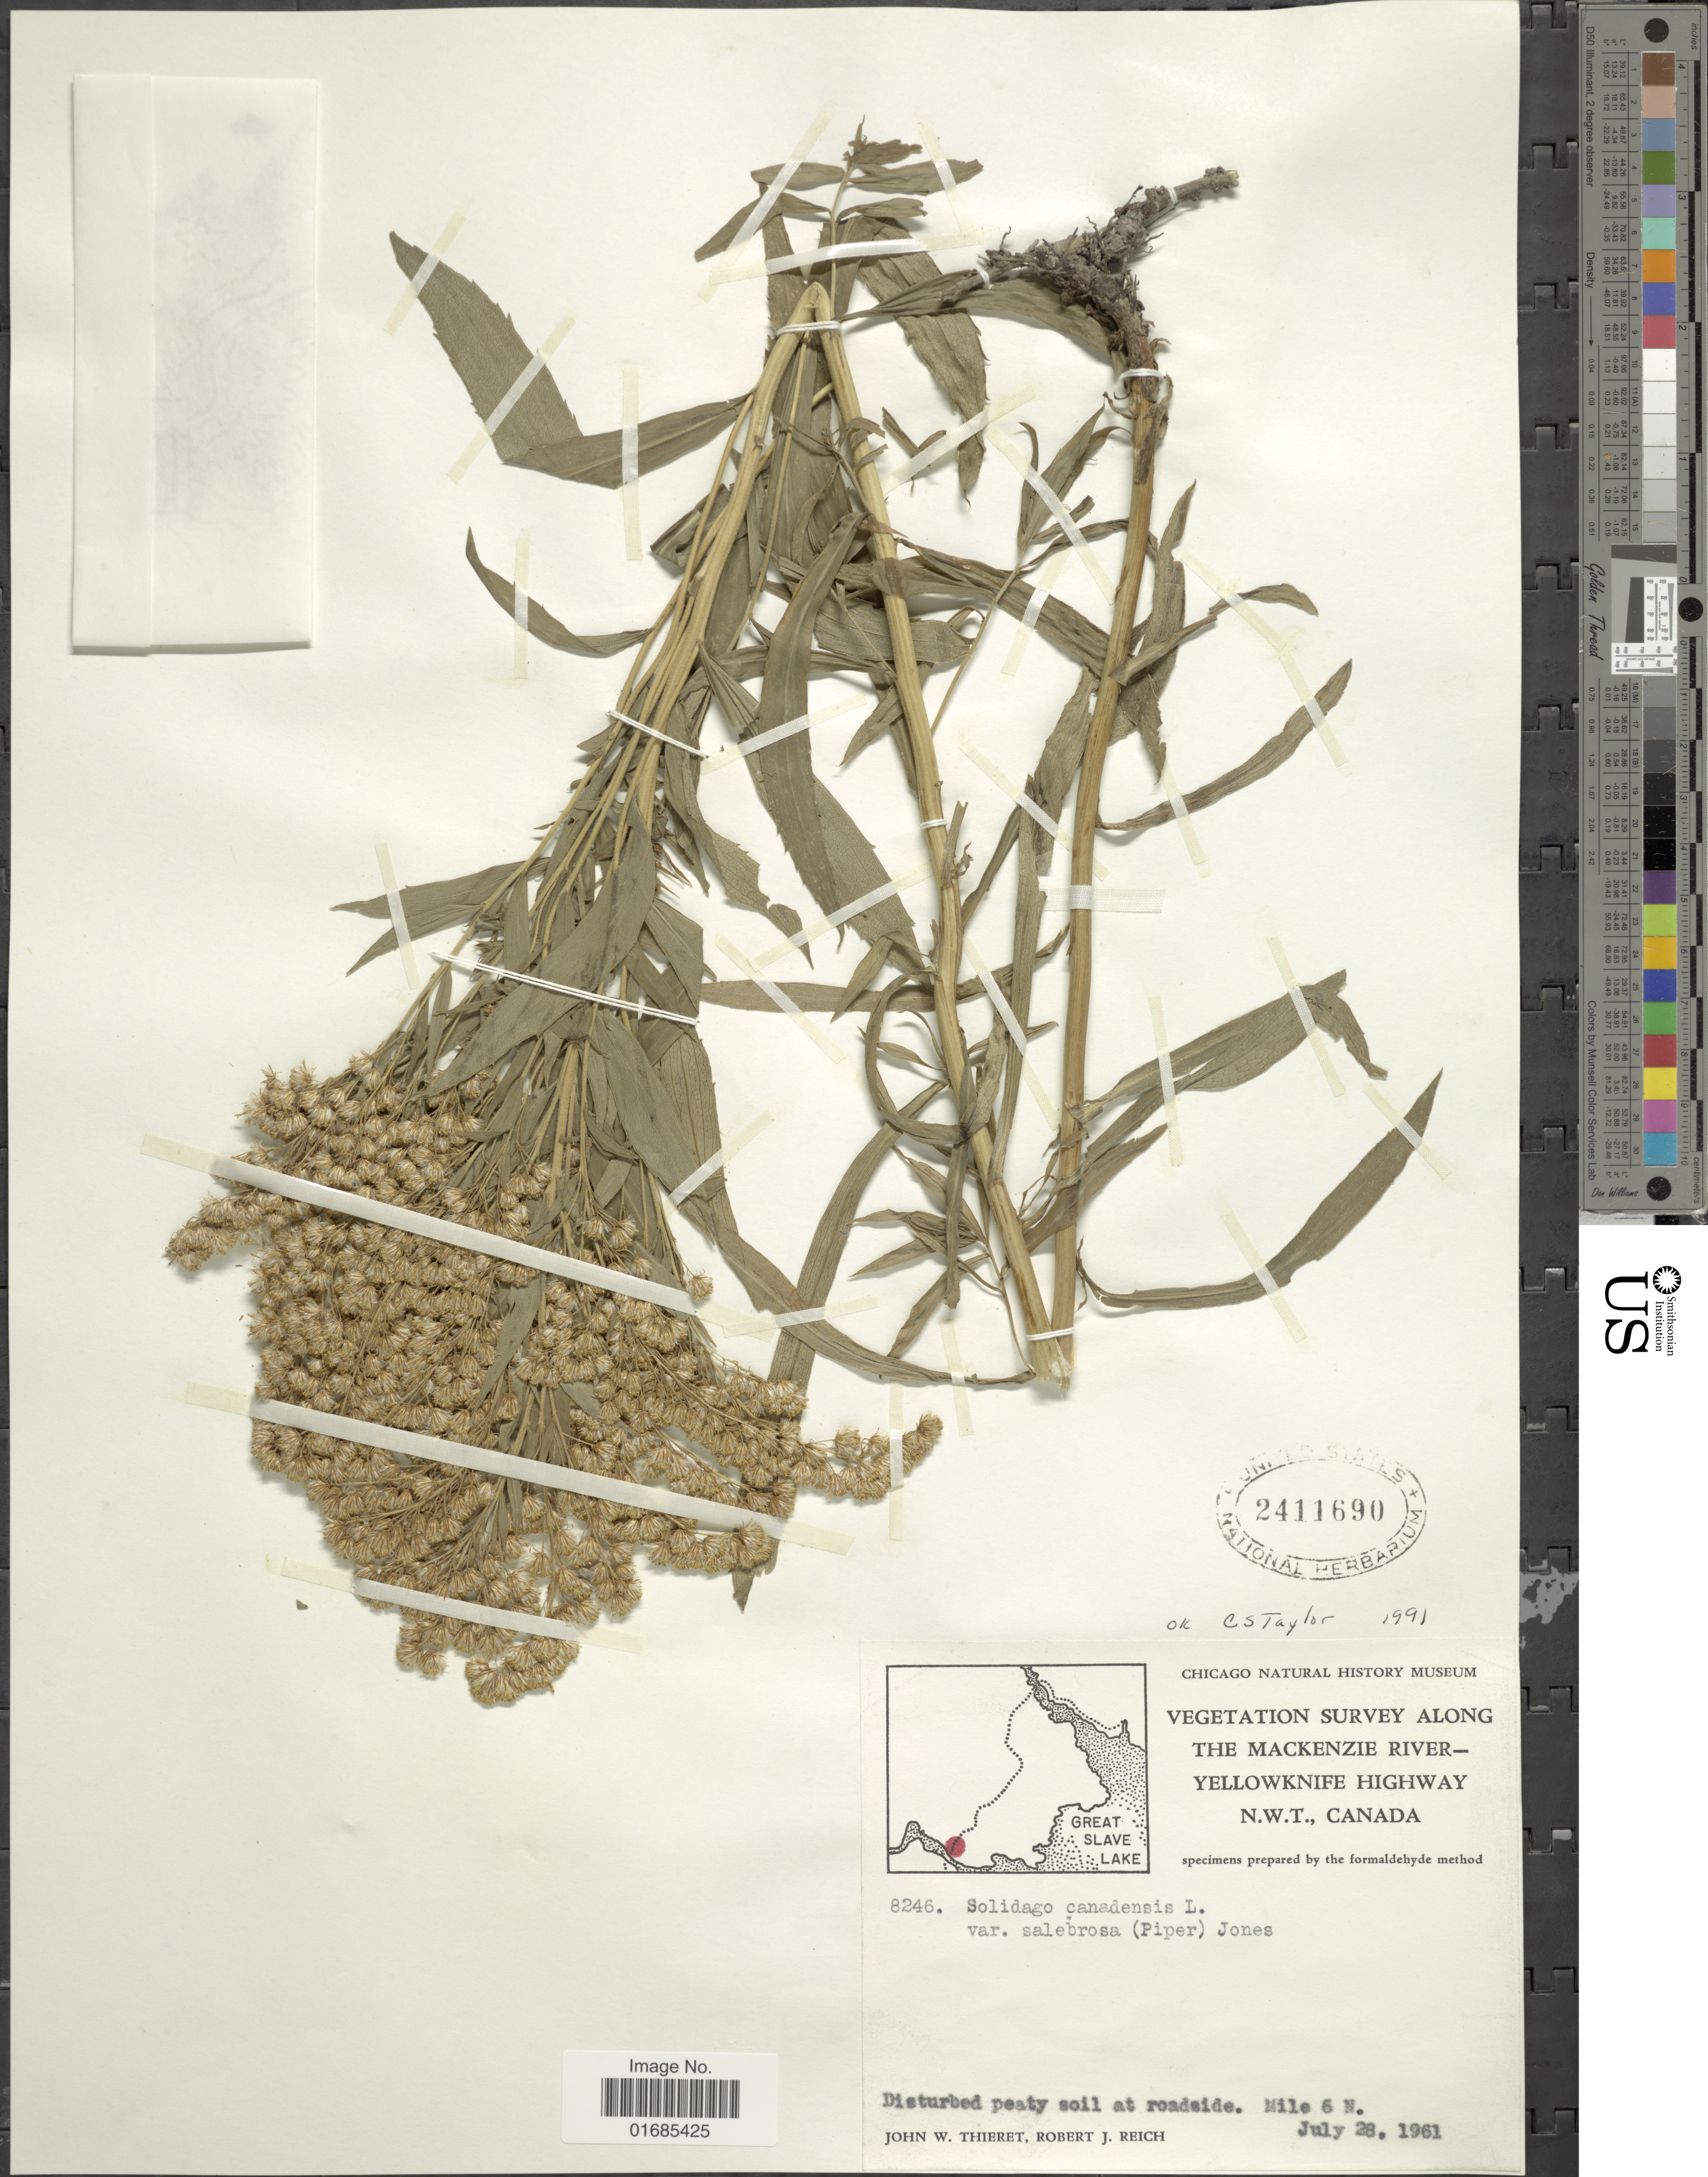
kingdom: Plantae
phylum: Tracheophyta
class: Magnoliopsida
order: Asterales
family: Asteraceae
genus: Solidago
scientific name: Solidago canadensis var. salebrosa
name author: (Piper) M.E. Jones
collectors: J. W. Thieret & R. Reich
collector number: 8246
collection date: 1961-07-28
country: Canada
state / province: Northwest Territories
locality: Along the Mackenzie River-Yellowknife Highway, disturbed peaty soil at roadside, Mile 6 N.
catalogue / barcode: US 2411690